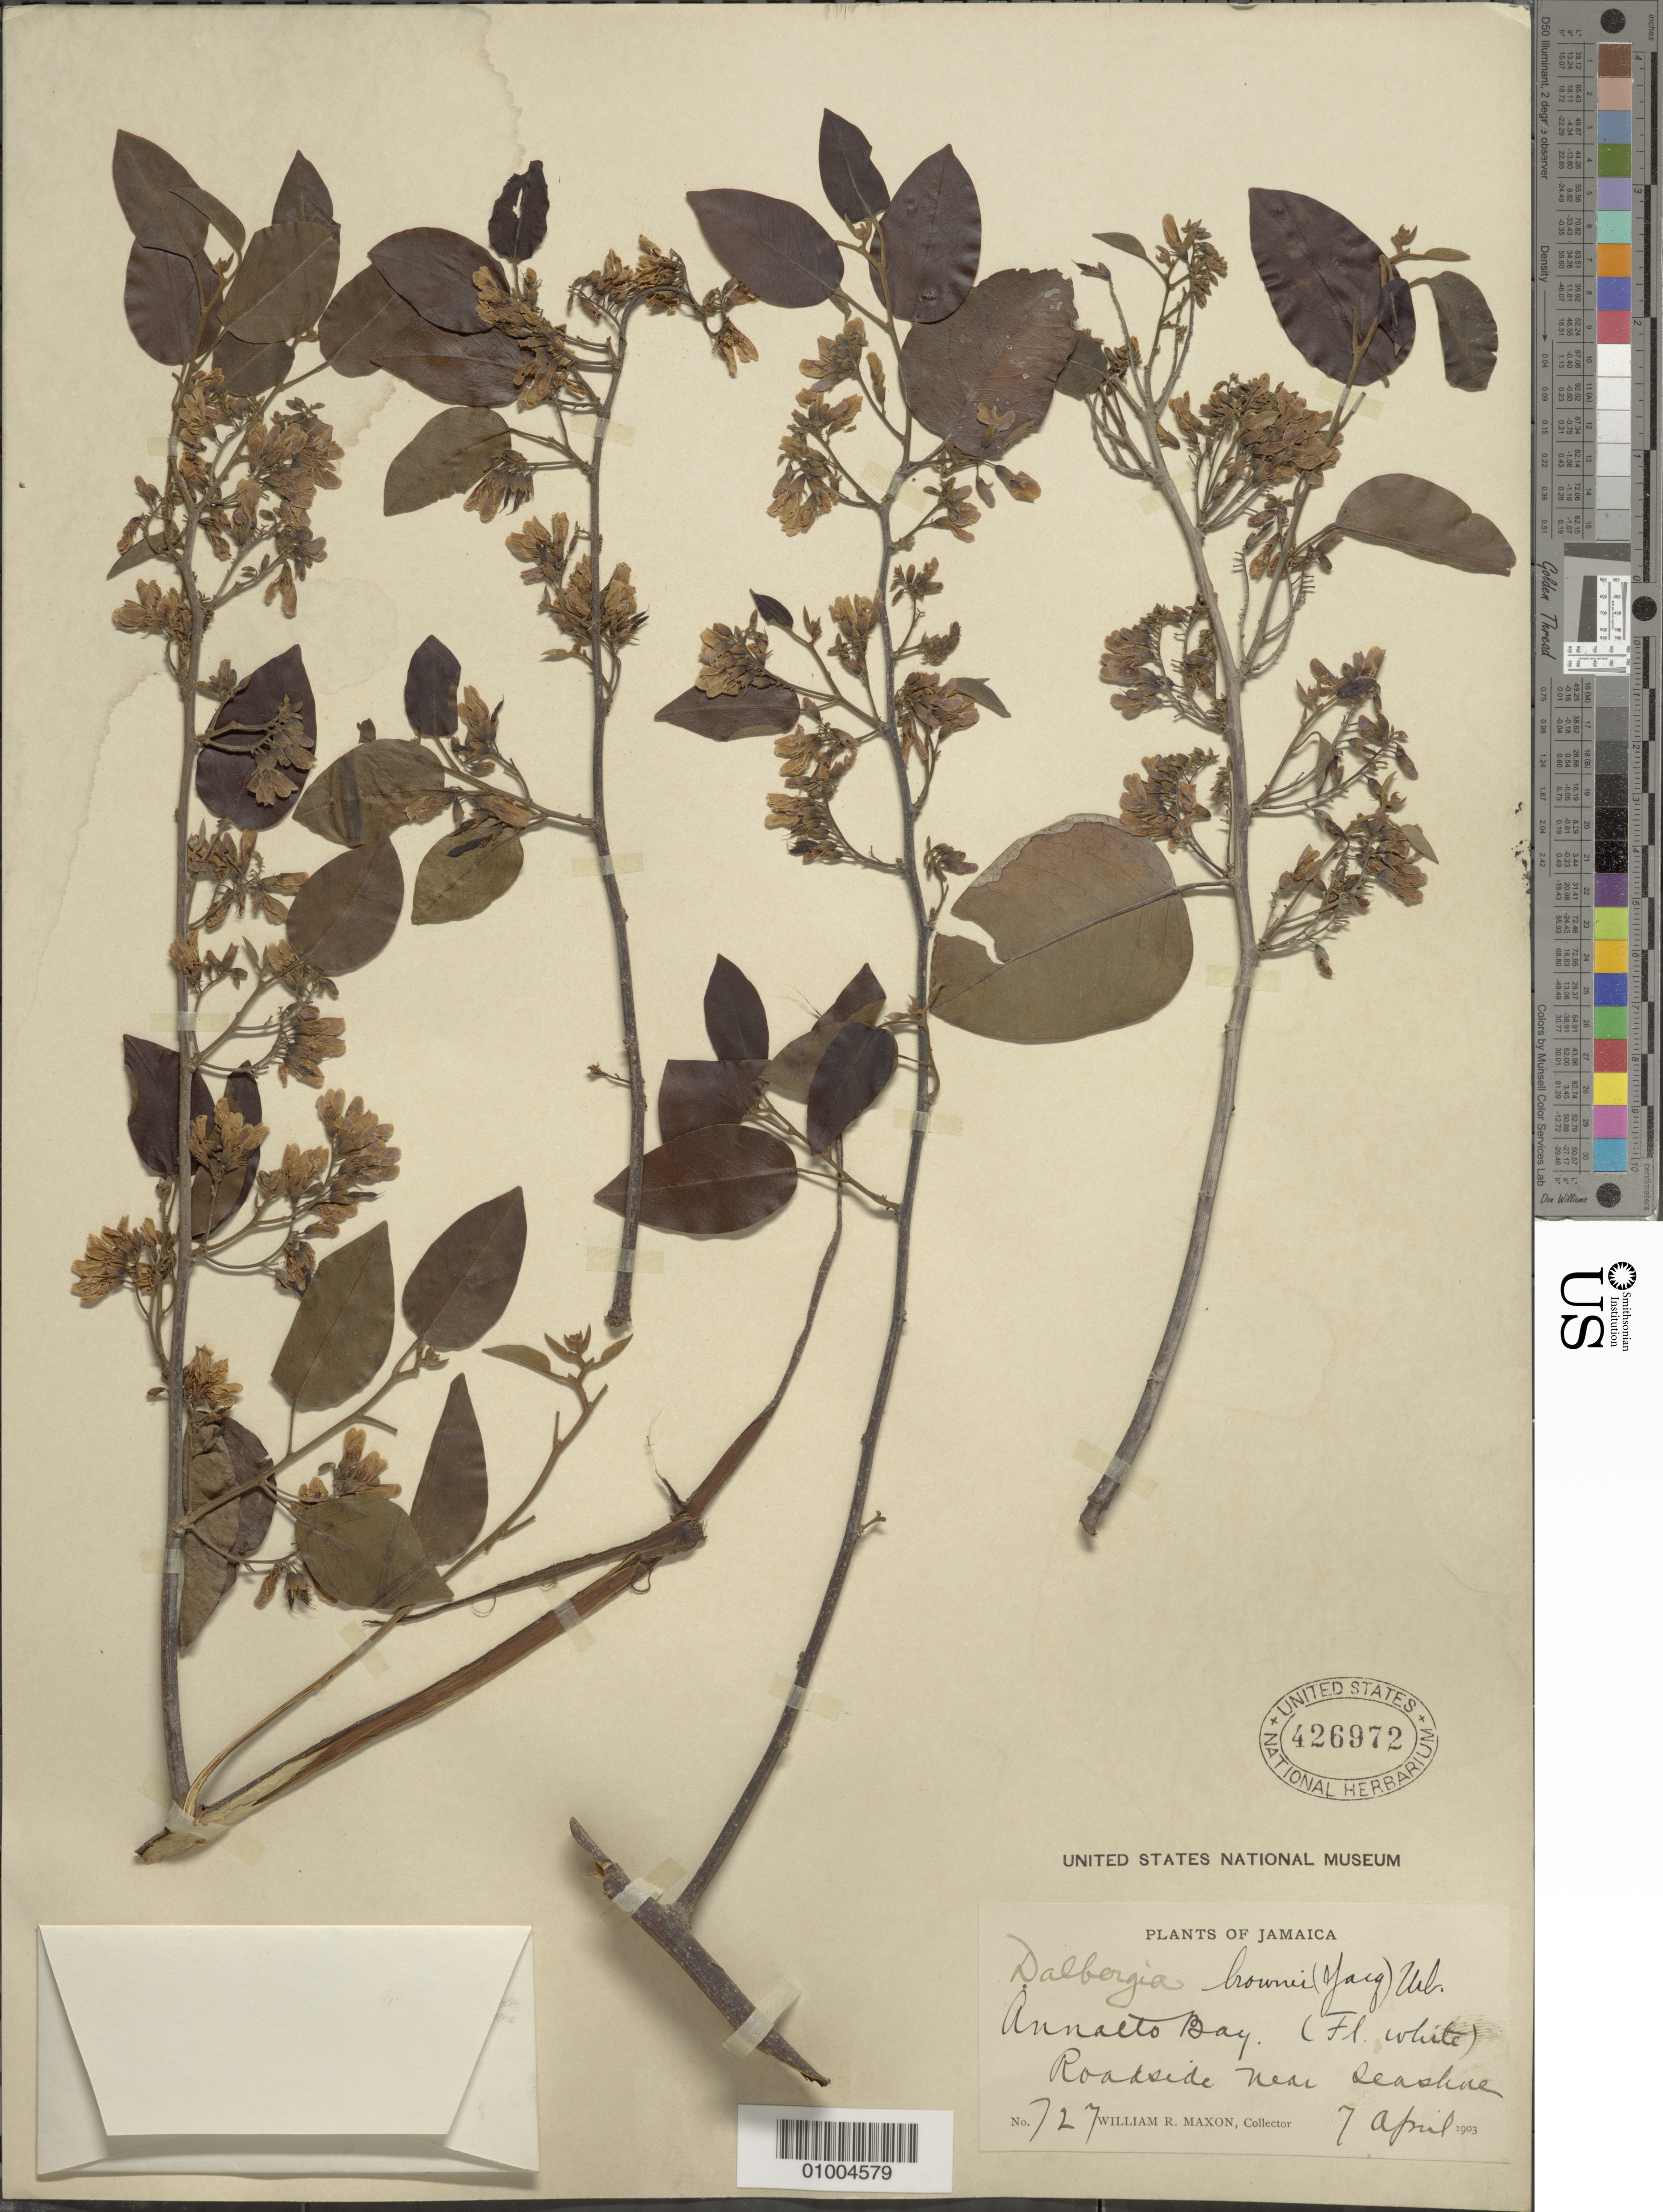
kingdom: Plantae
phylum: Tracheophyta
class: Magnoliopsida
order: Fabales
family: Fabaceae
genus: Dalbergia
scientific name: Dalbergia brownei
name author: (Jacq.) Schinz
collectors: W. R. Maxon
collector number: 727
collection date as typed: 07 Apr 1903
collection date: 1903-04-07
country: Jamaica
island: Jamaica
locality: Roadside near sea-shore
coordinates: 0 N, 0 E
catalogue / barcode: US 426972